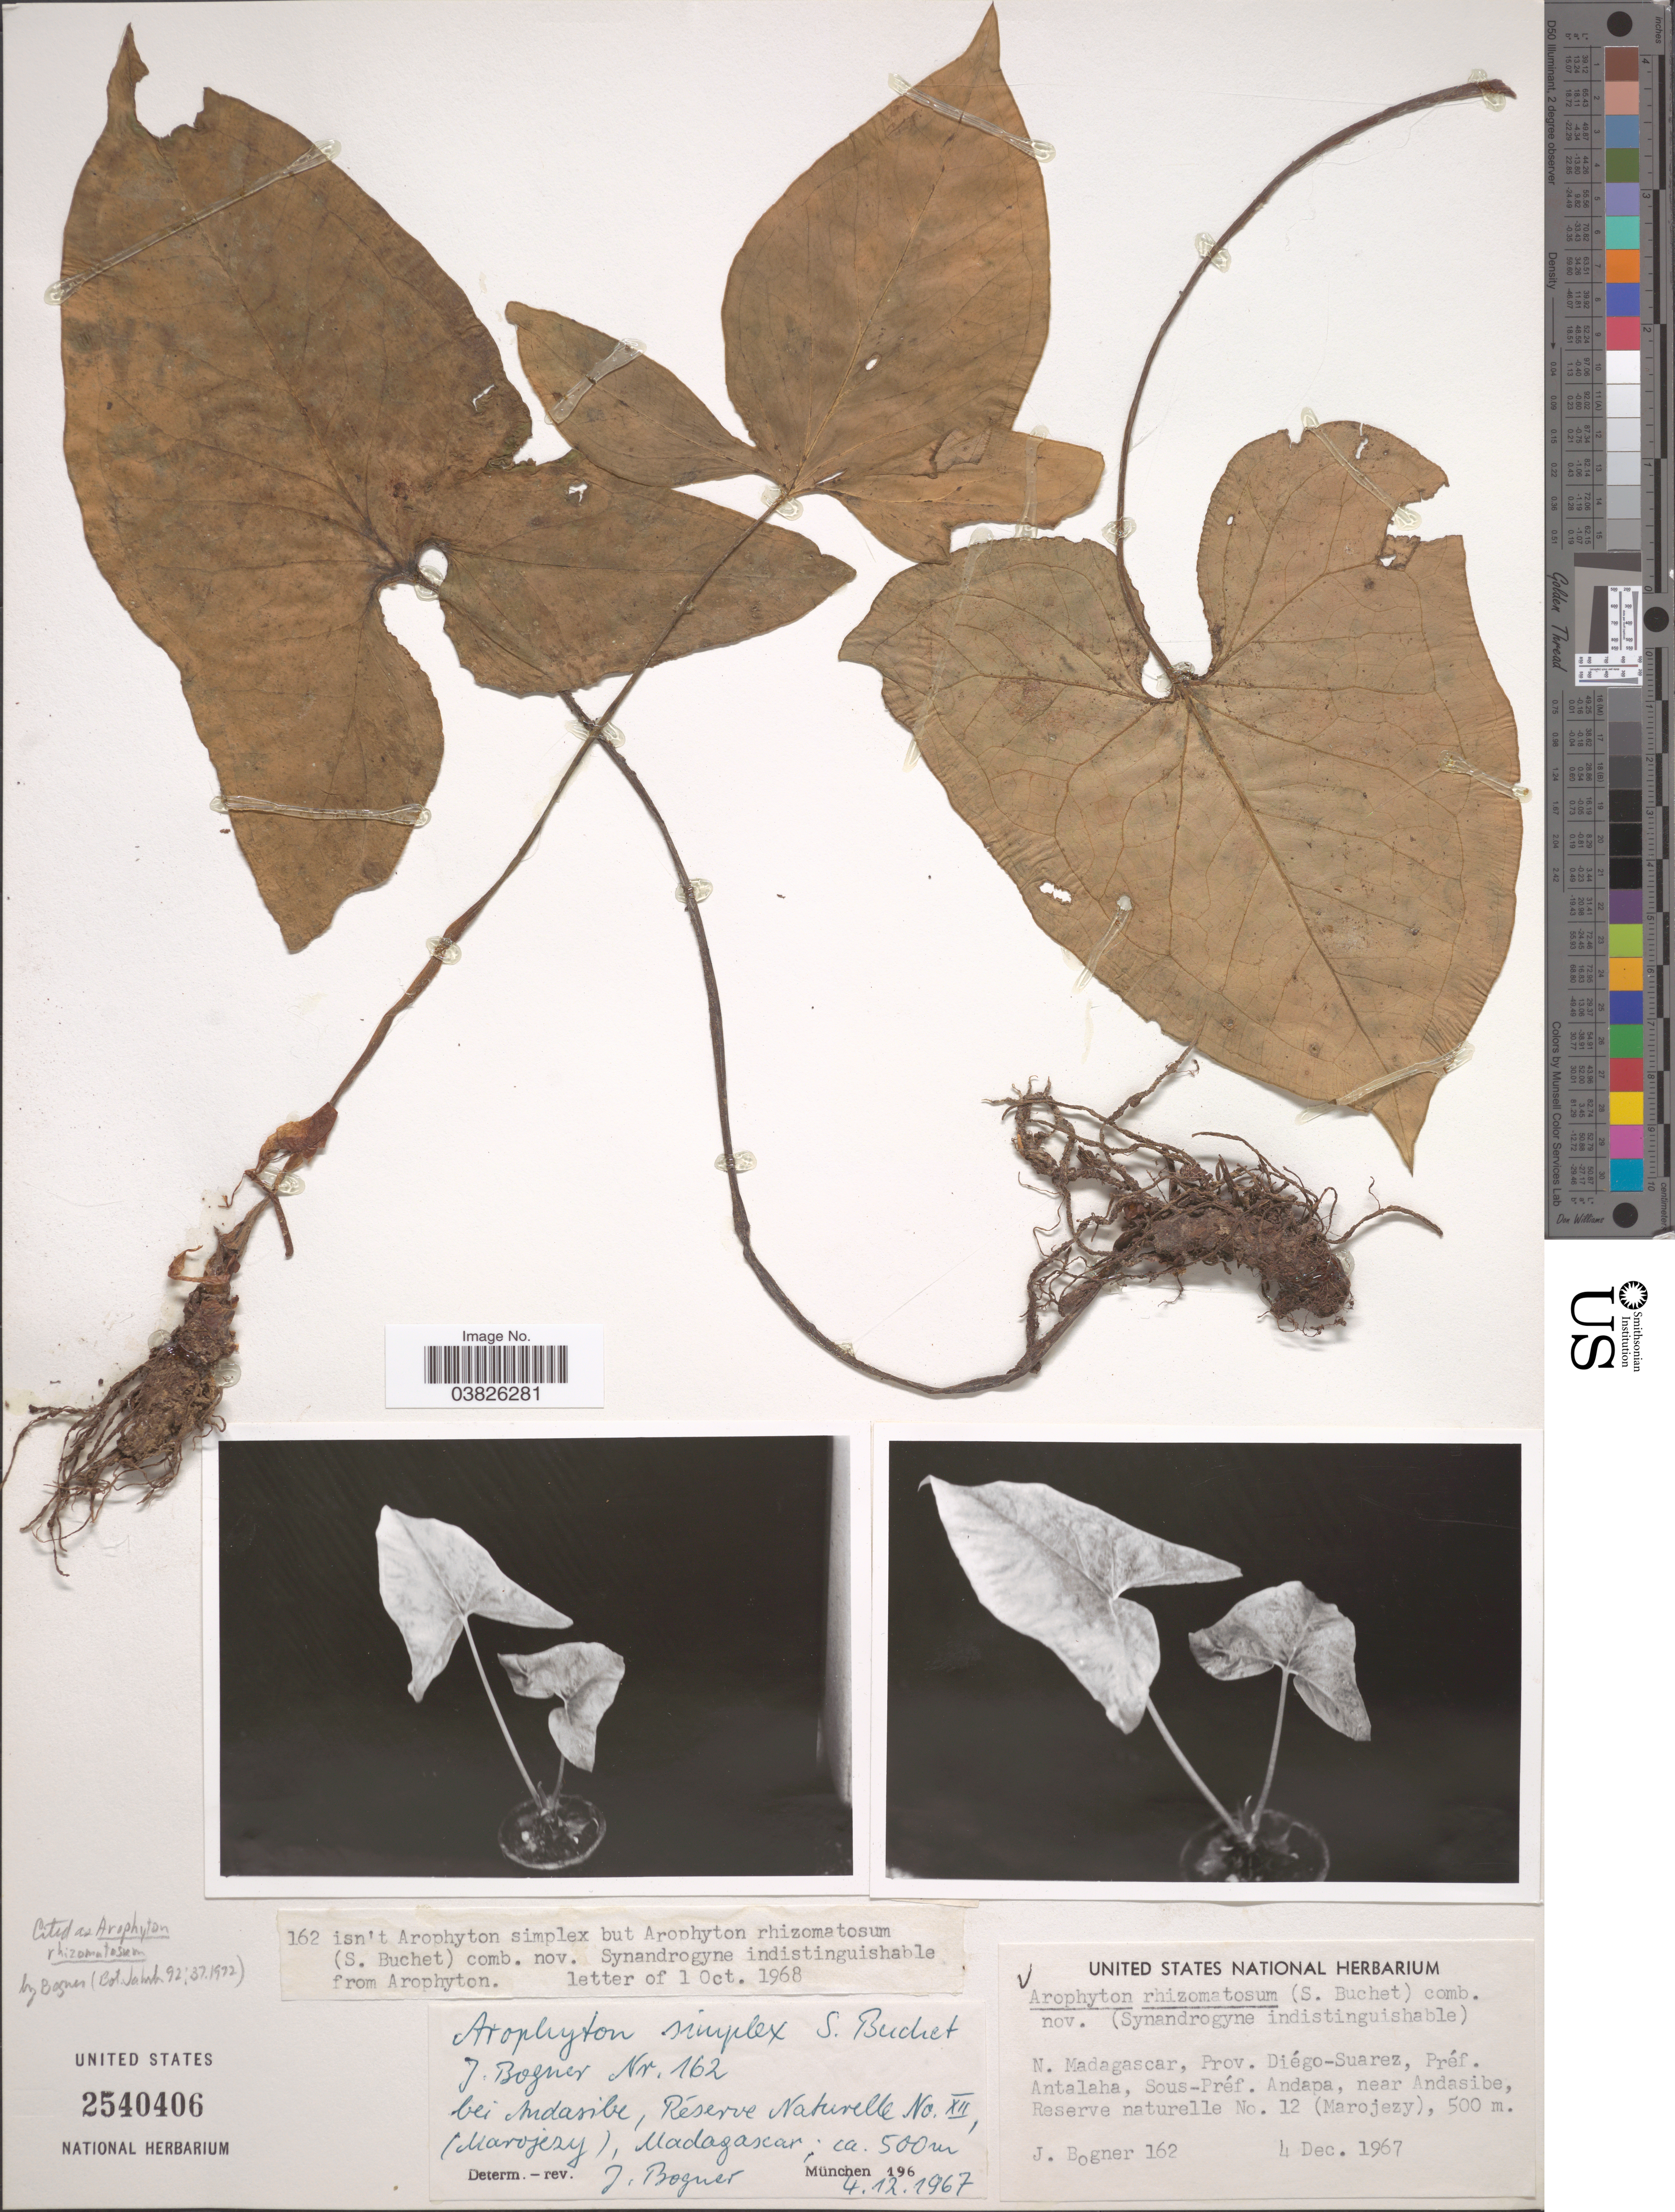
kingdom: Plantae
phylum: Tracheophyta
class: Liliopsida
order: Alismatales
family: Araceae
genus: Arophyton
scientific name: Arophyton rhizomatosum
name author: (Buchet) Bogner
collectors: J. Bogner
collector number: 162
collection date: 1967-12-04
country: Madagascar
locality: N. Madagascar, Prov. Diégo-Suarez, Préf. Antalaha, Sous-Préf. Andapa, near Andasibe, Reserve naturelle No. 12 (Marojezy).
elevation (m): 500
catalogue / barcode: US 2540406